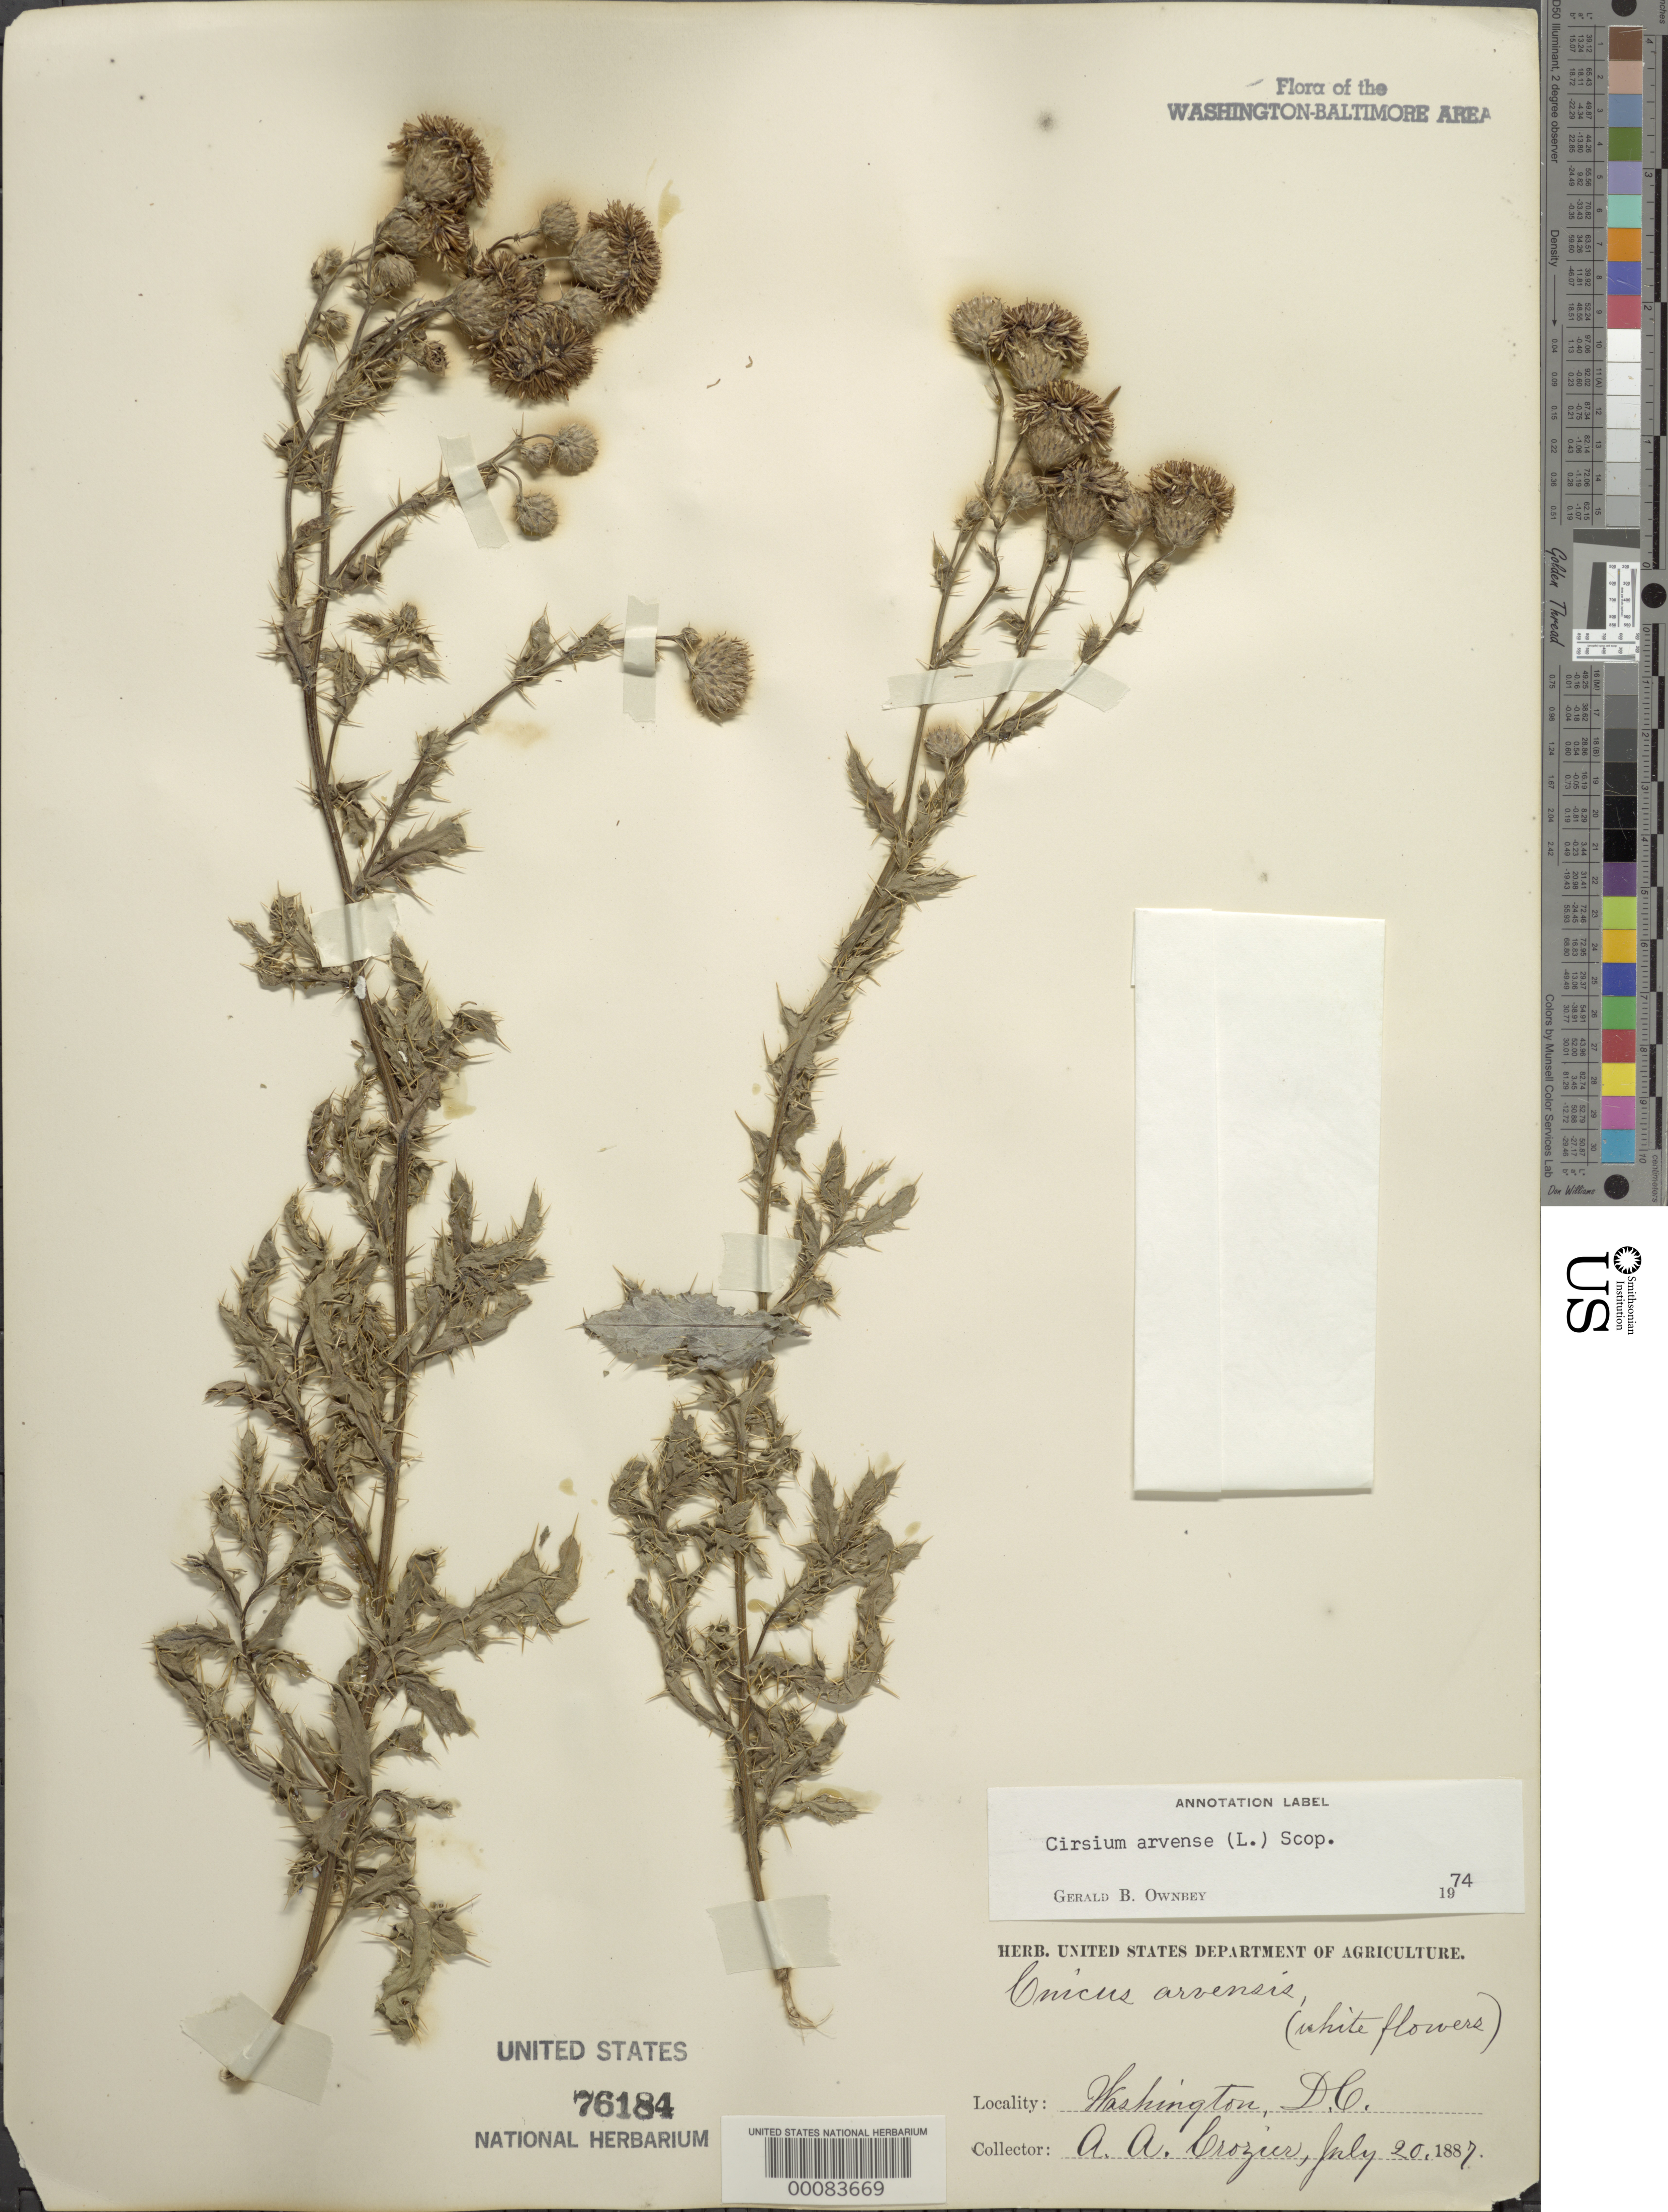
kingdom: Plantae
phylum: Tracheophyta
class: Magnoliopsida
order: Asterales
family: Asteraceae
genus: Cirsium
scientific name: Cirsium arvense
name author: (L.) Scop.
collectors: A. Crozier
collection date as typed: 20 Jul 1887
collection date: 1887-07-20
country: United States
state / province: District of Columbia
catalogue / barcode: US 76184